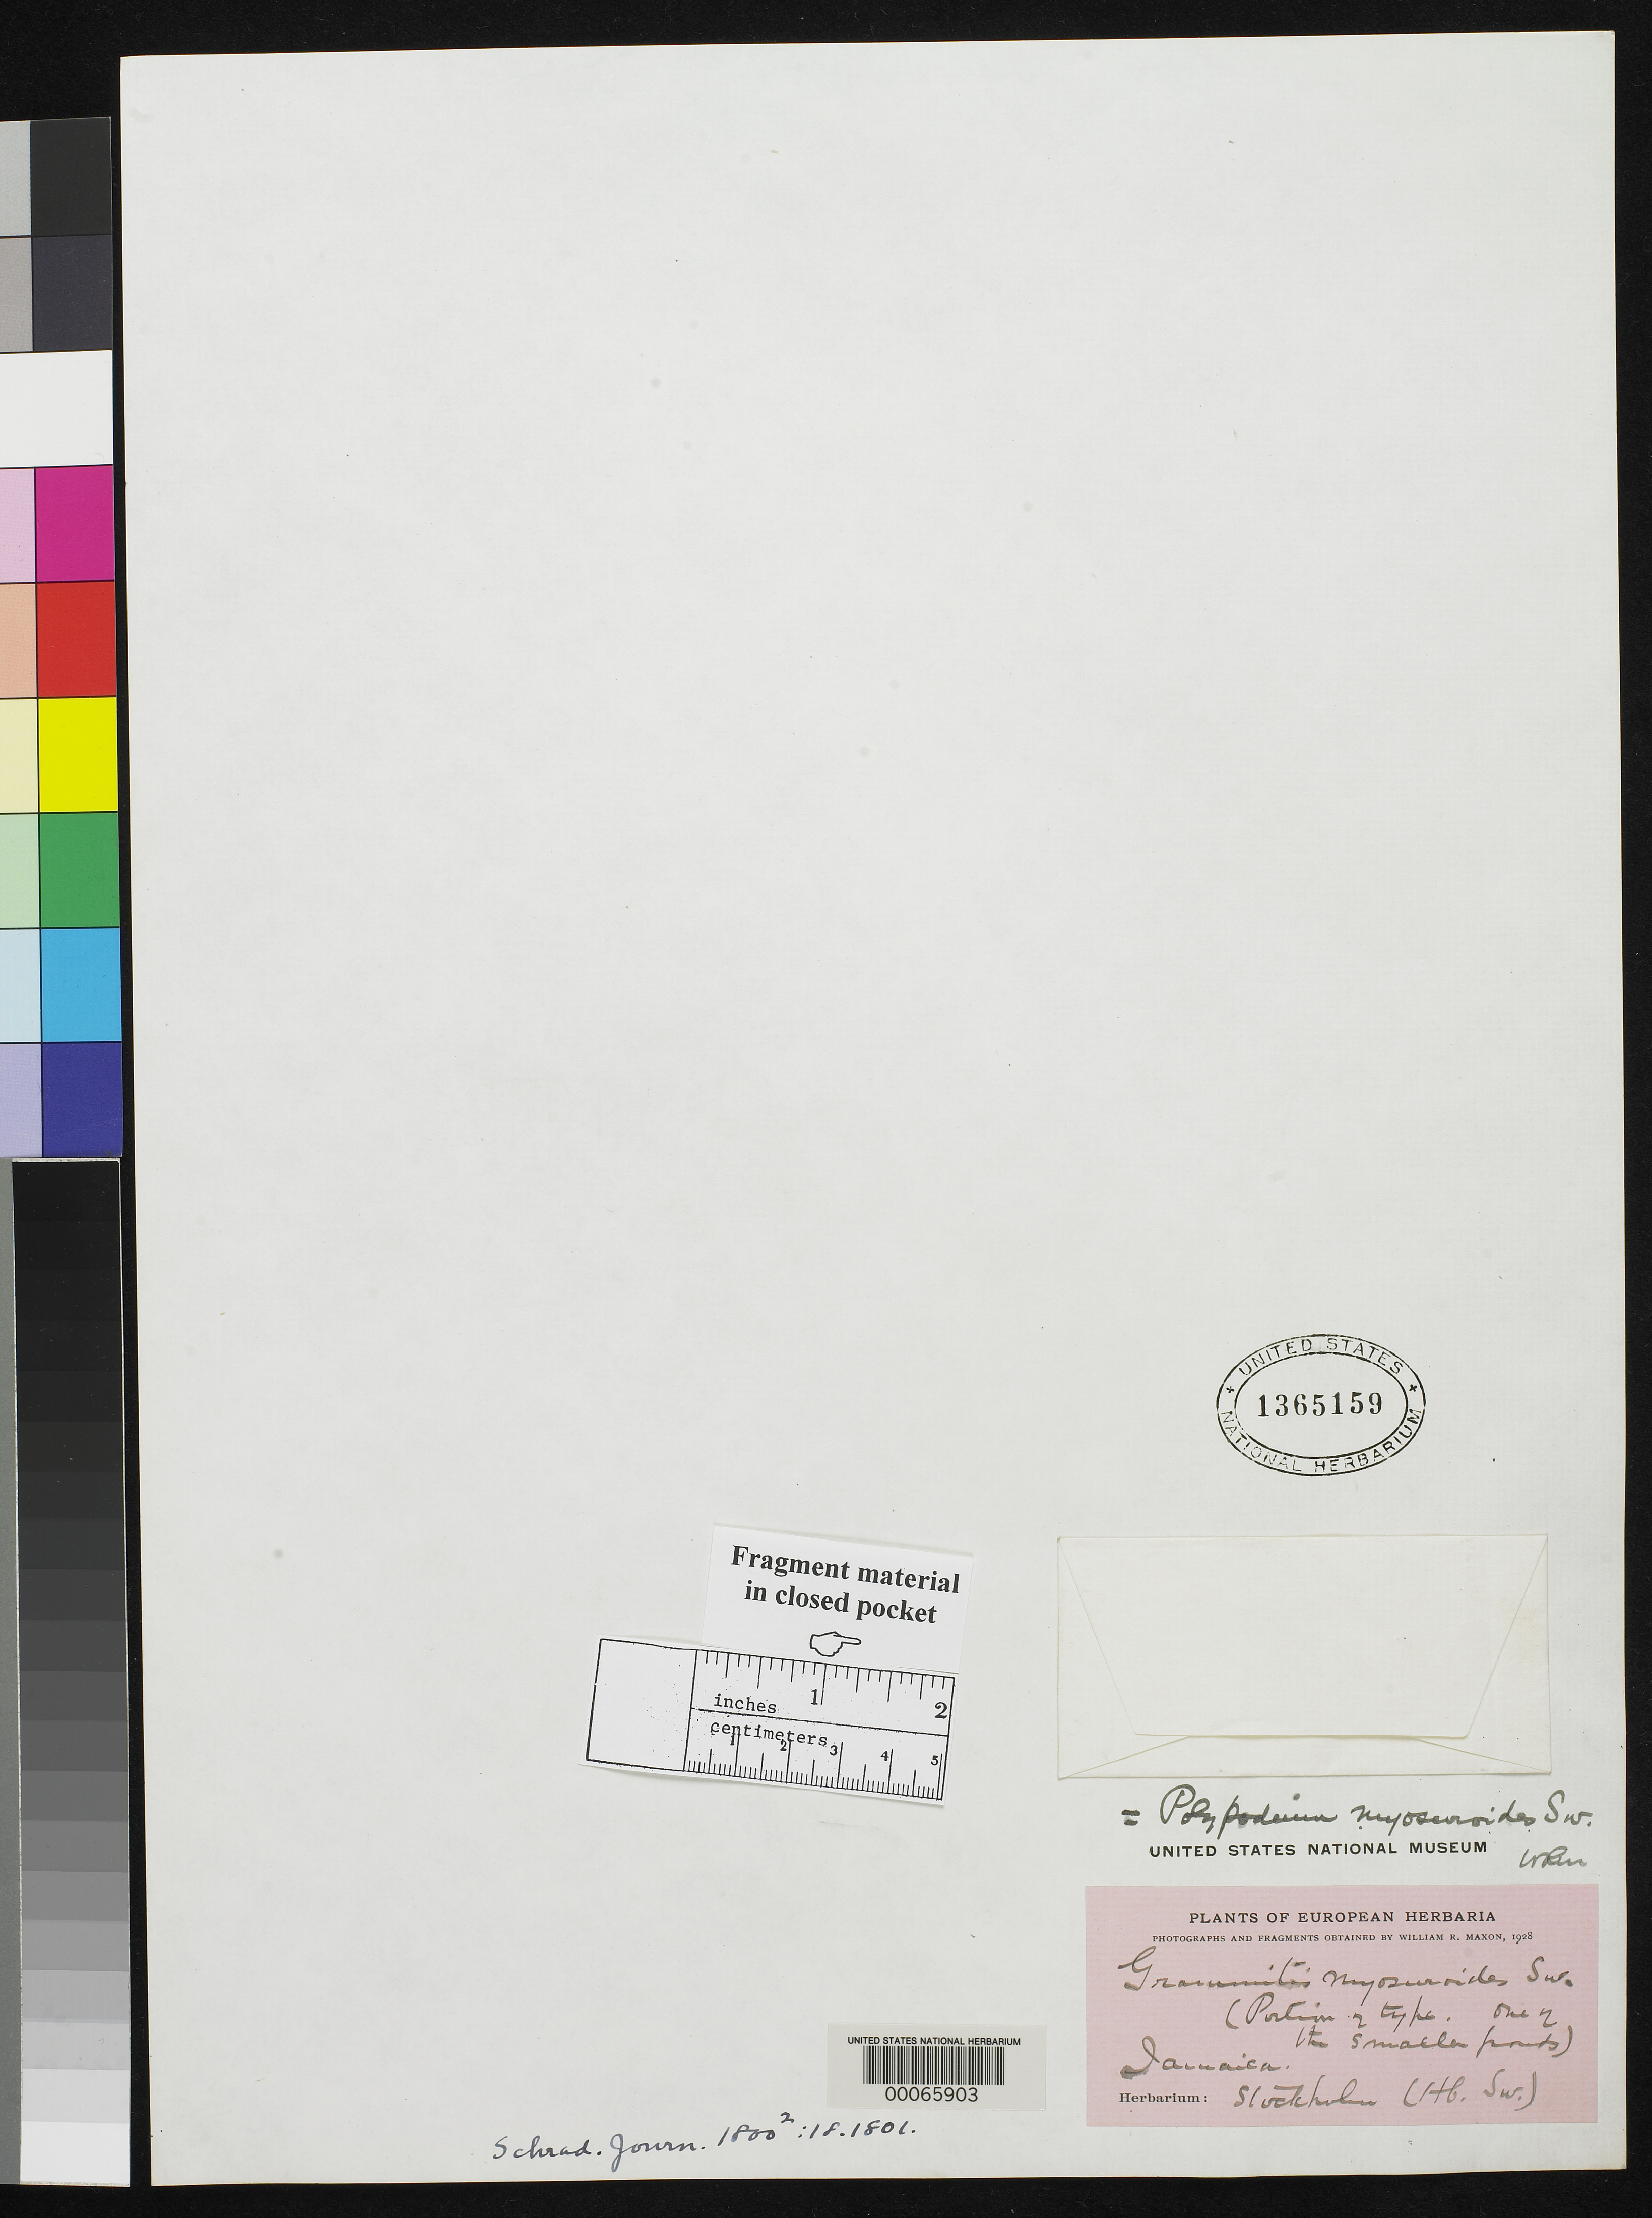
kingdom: Plantae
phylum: Tracheophyta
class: Polypodiopsida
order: Polypodiales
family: Polypodiaceae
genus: Grammitis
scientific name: Grammitis myosuroides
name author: Sw. in Schrad.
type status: Type Fragment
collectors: O. P. Swartz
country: Jamaica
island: Greater Antilles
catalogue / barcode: US 1365159